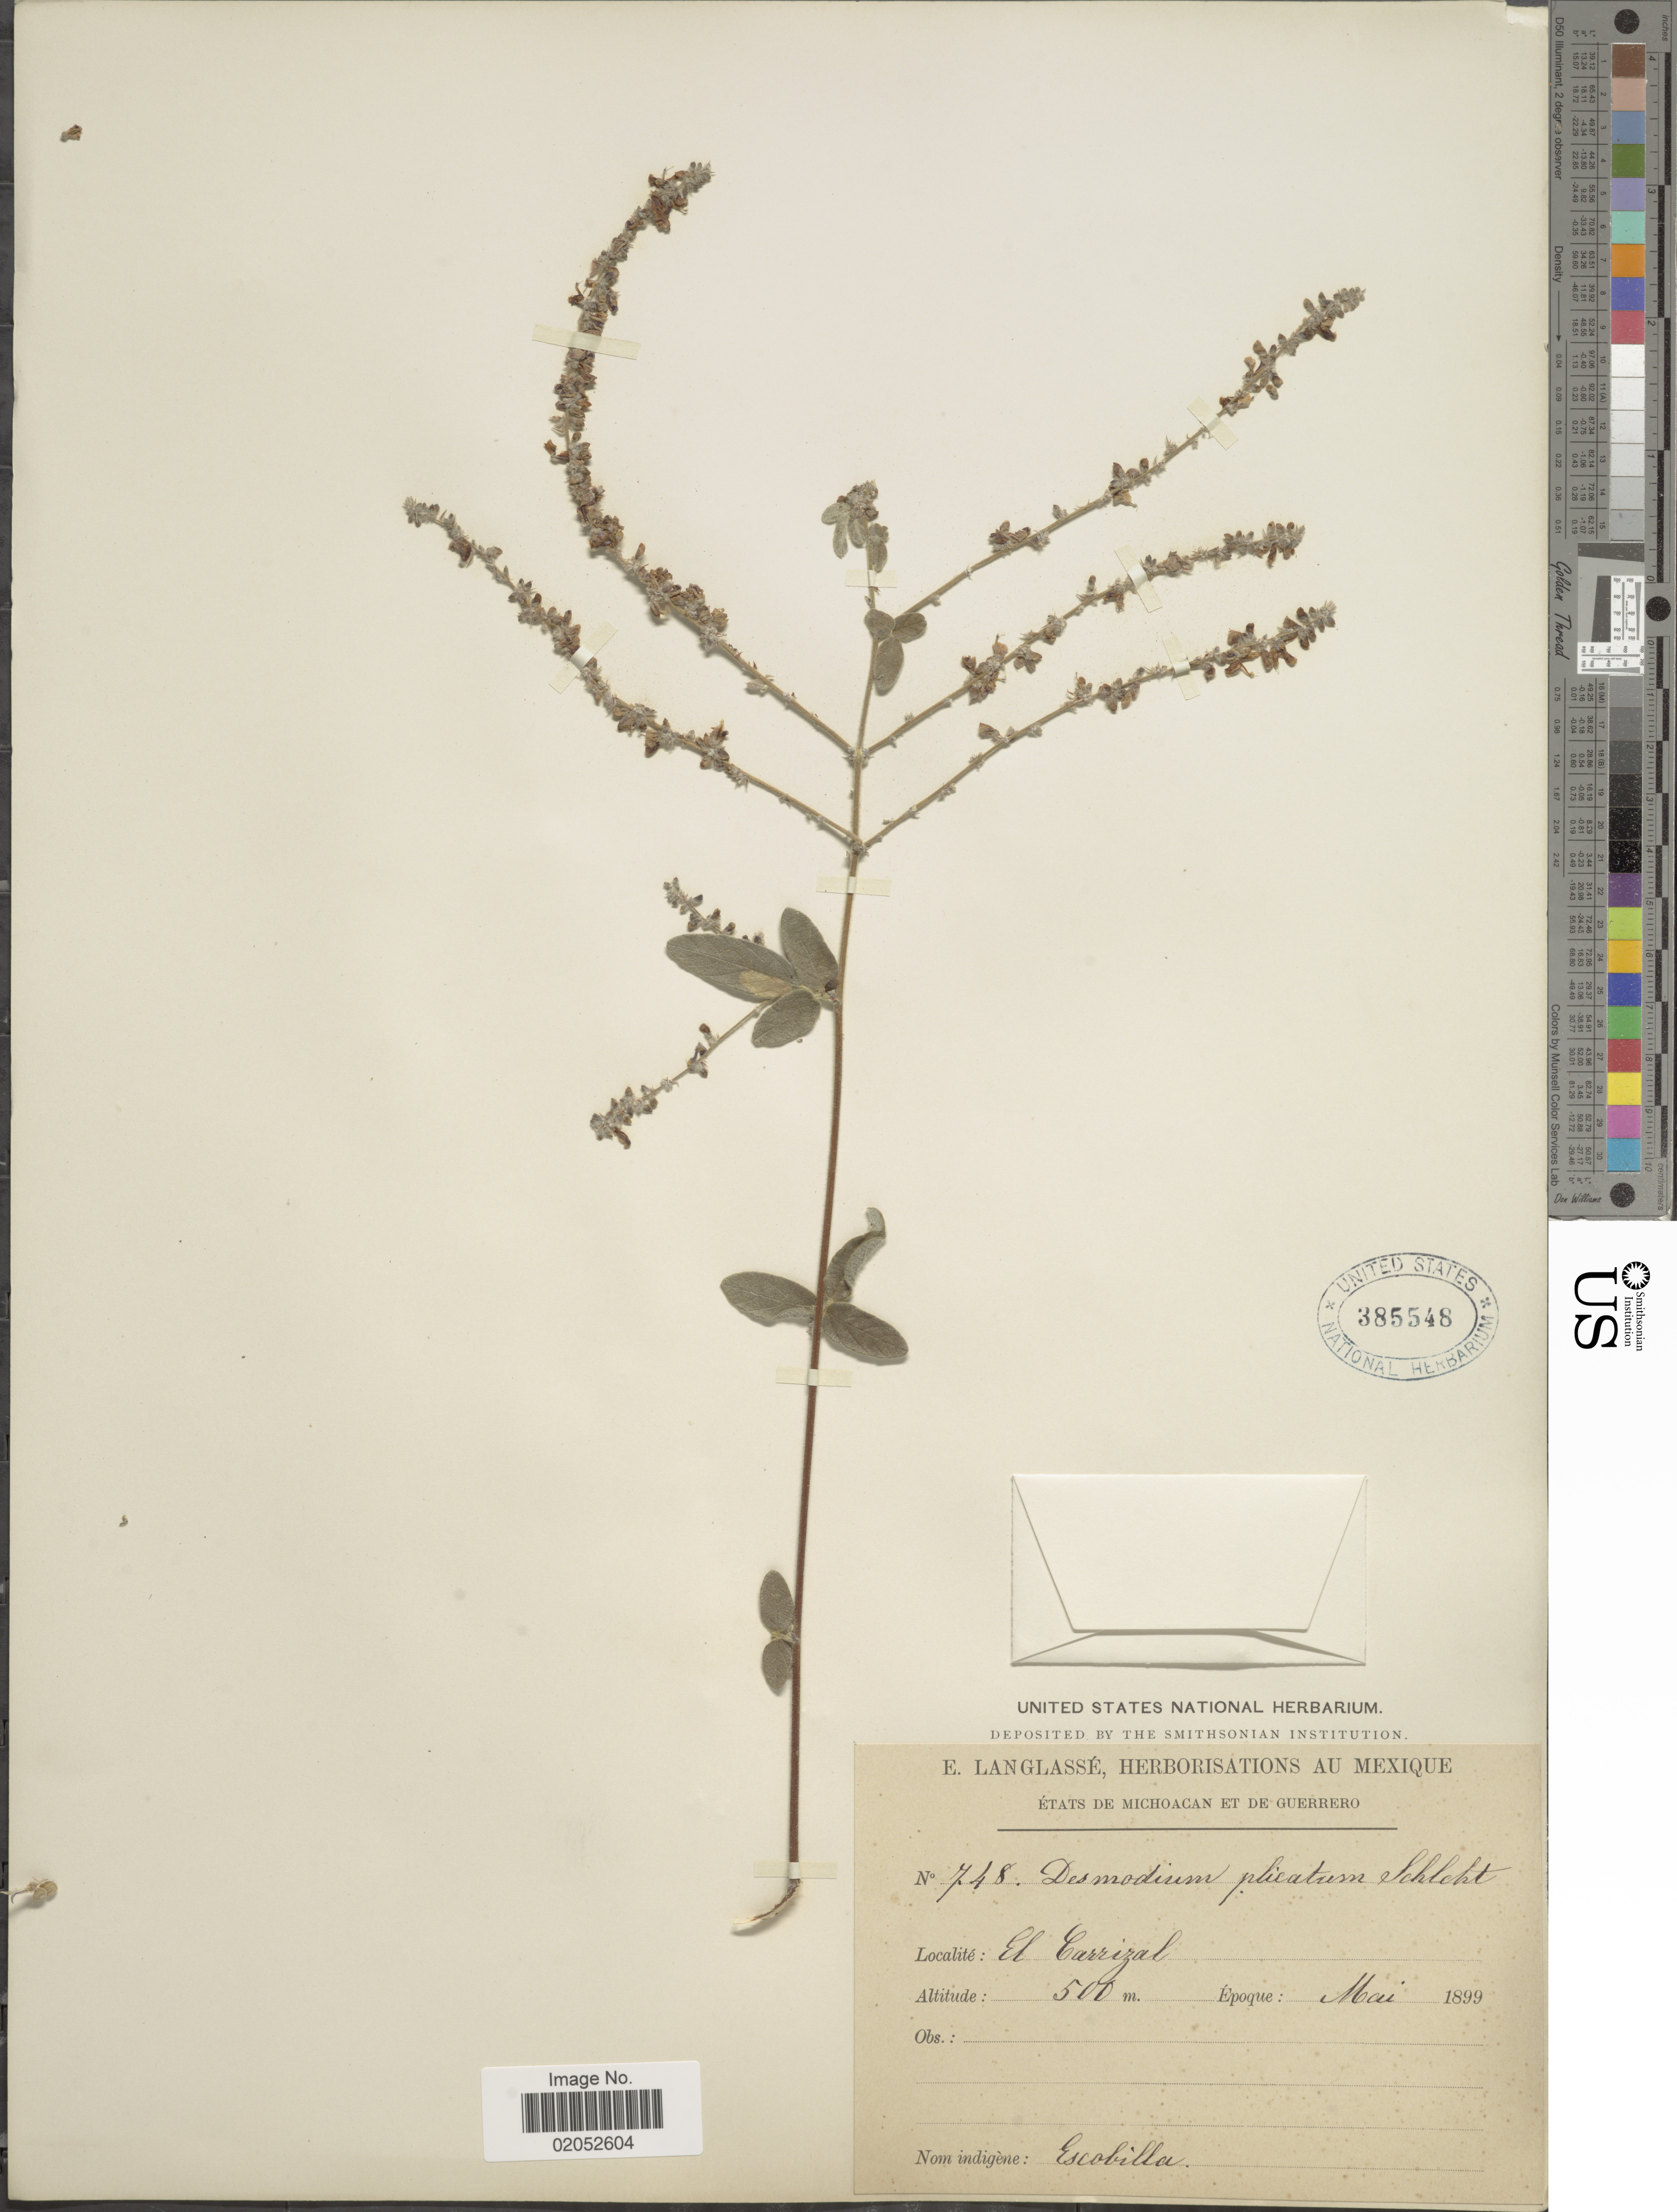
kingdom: Plantae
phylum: Tracheophyta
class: Magnoliopsida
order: Fabales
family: Fabaceae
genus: Desmodium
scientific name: Desmodium plicatum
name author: Schltdl. & Cham.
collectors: E. Langlassé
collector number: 748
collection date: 1899-05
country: Mexico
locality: Etats de Michoacan et de Guerrero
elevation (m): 500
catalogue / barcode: US 385548